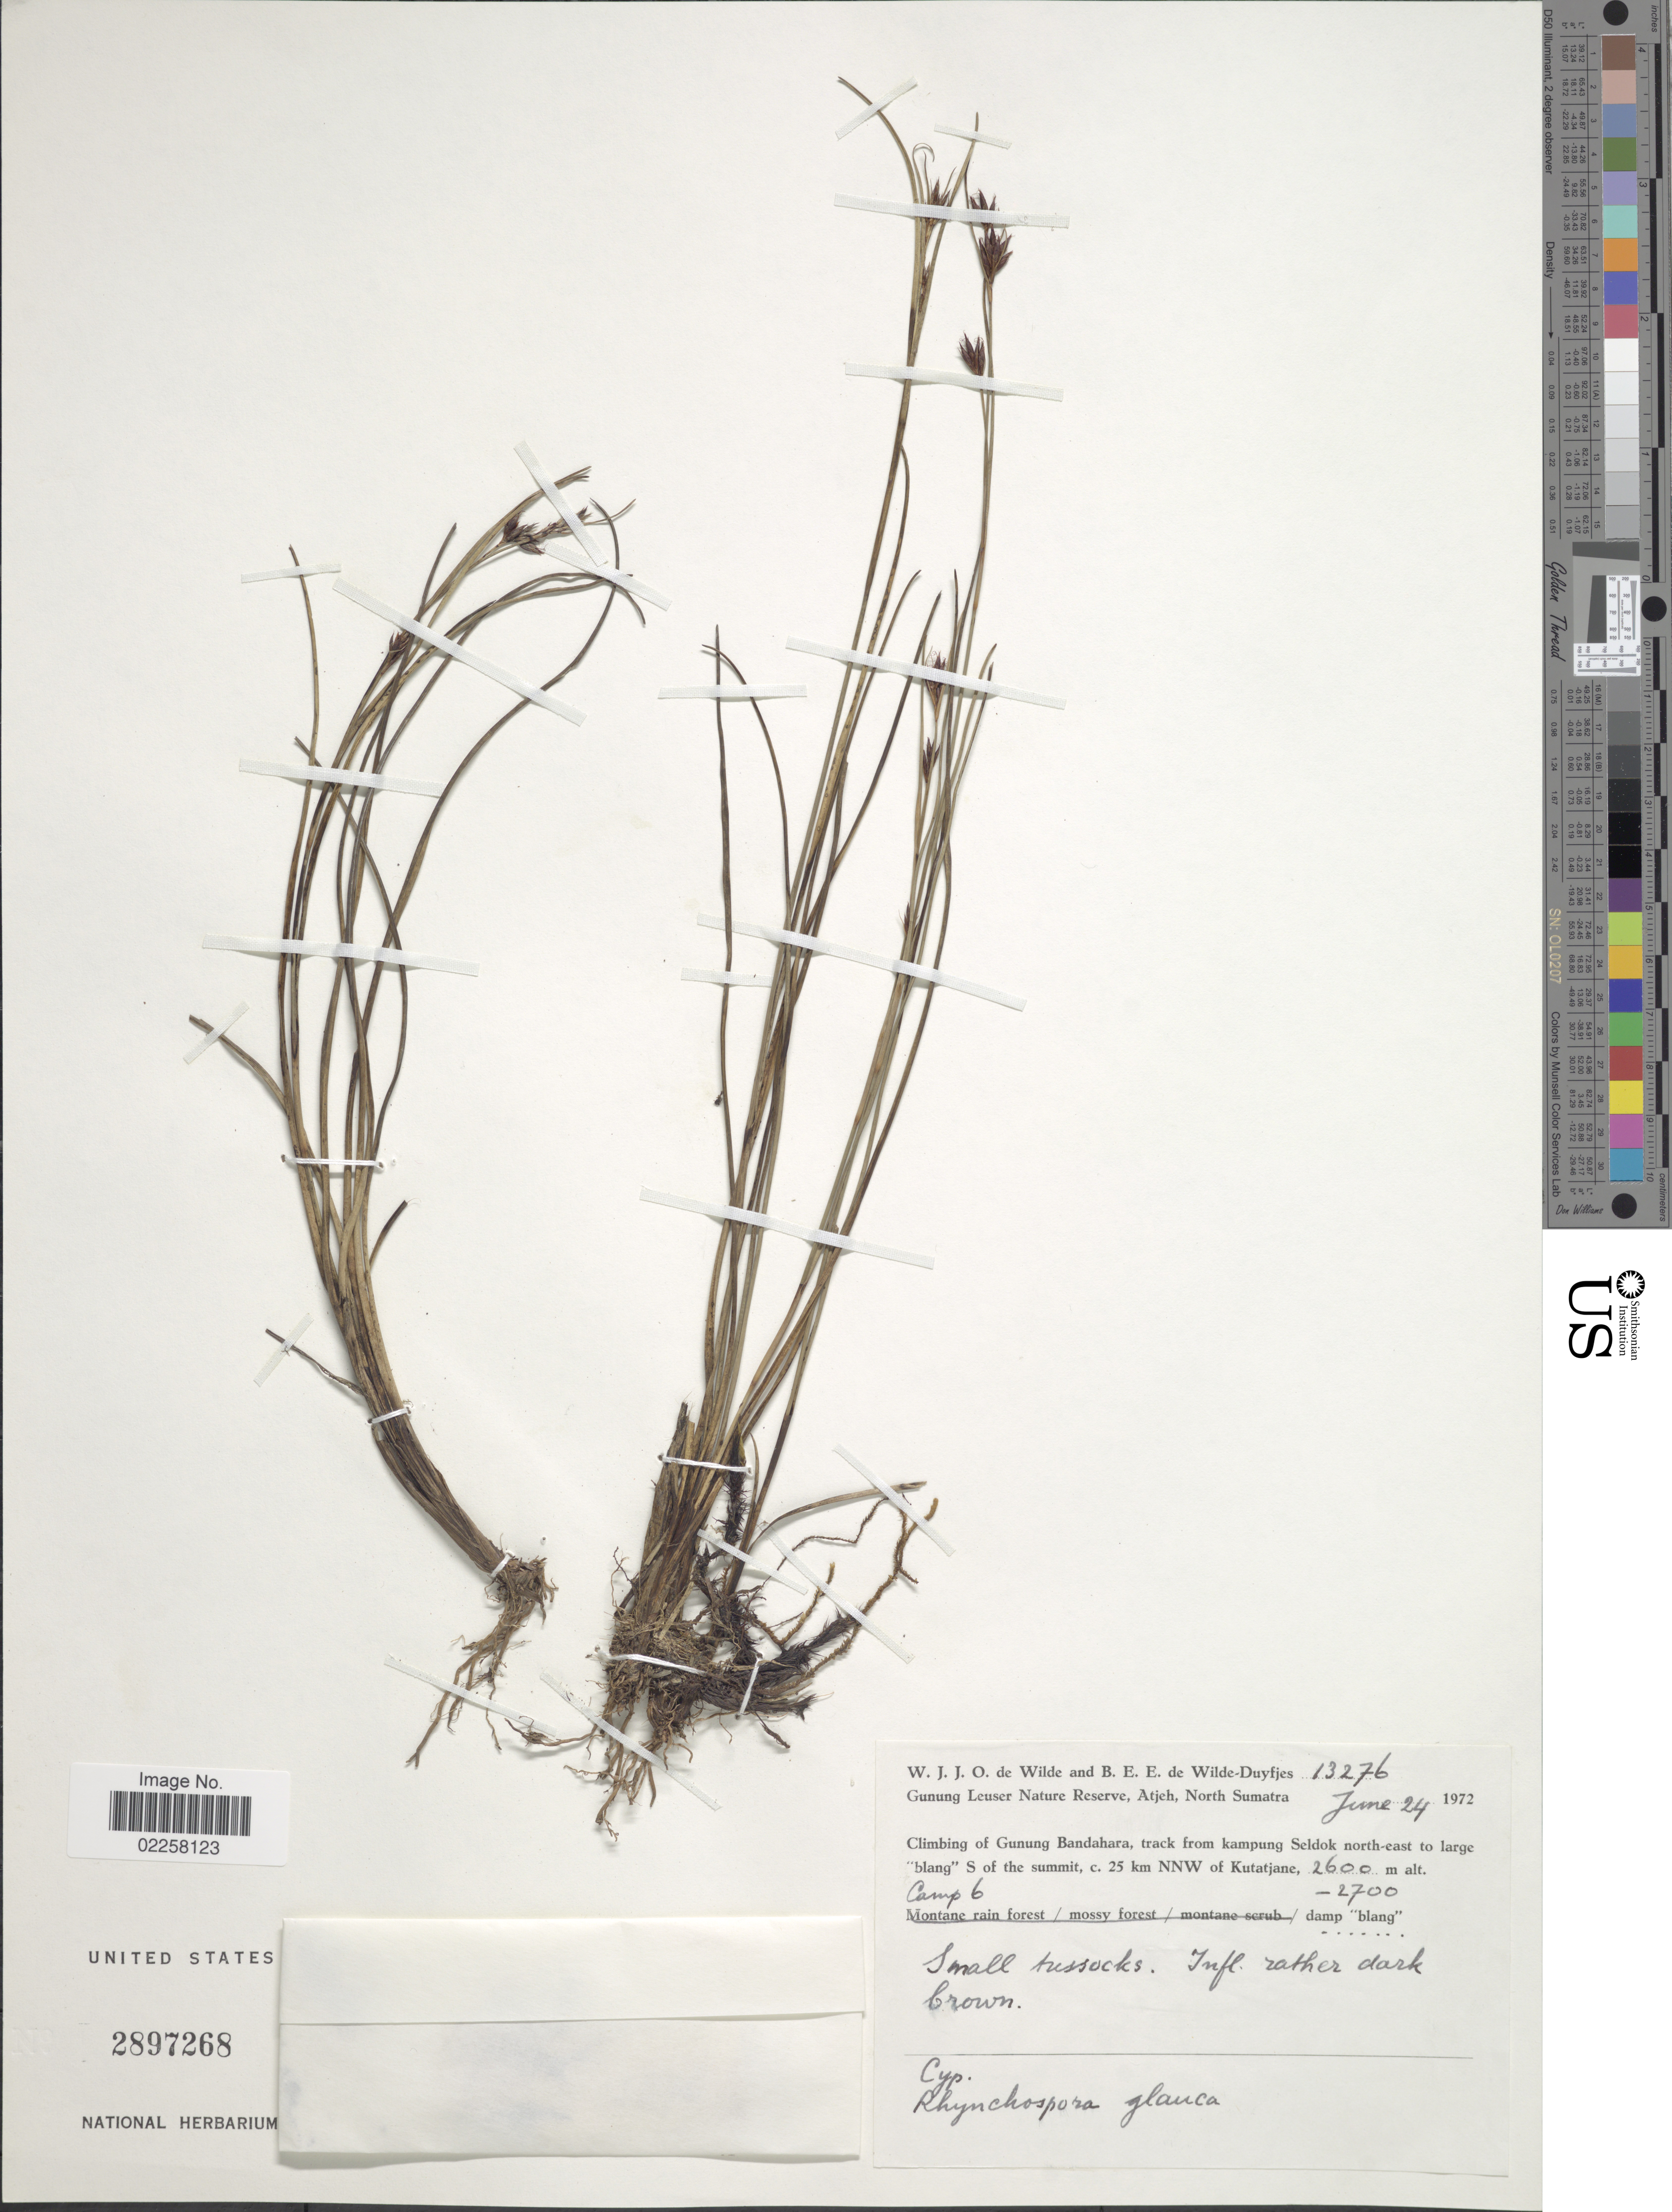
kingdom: Plantae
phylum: Tracheophyta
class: Liliopsida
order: Poales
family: Cyperaceae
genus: Rhynchospora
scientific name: Rhynchospora rugosa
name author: (Vahl) Gale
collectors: W. J. de Wilde & B. E. de Wilde-Duyfjes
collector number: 13276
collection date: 1972-06-24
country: Indonesia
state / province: Sumatra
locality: Gunung Leuser Nature Reserve, Atjeh, North Sumatra. Climbing of Gunung Bandahara, track from kampung Seldok north-east to large "blang" S of the summit, c. 25 km NNW of Kutatjane. Camp 6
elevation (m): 2600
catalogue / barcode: US 2897268